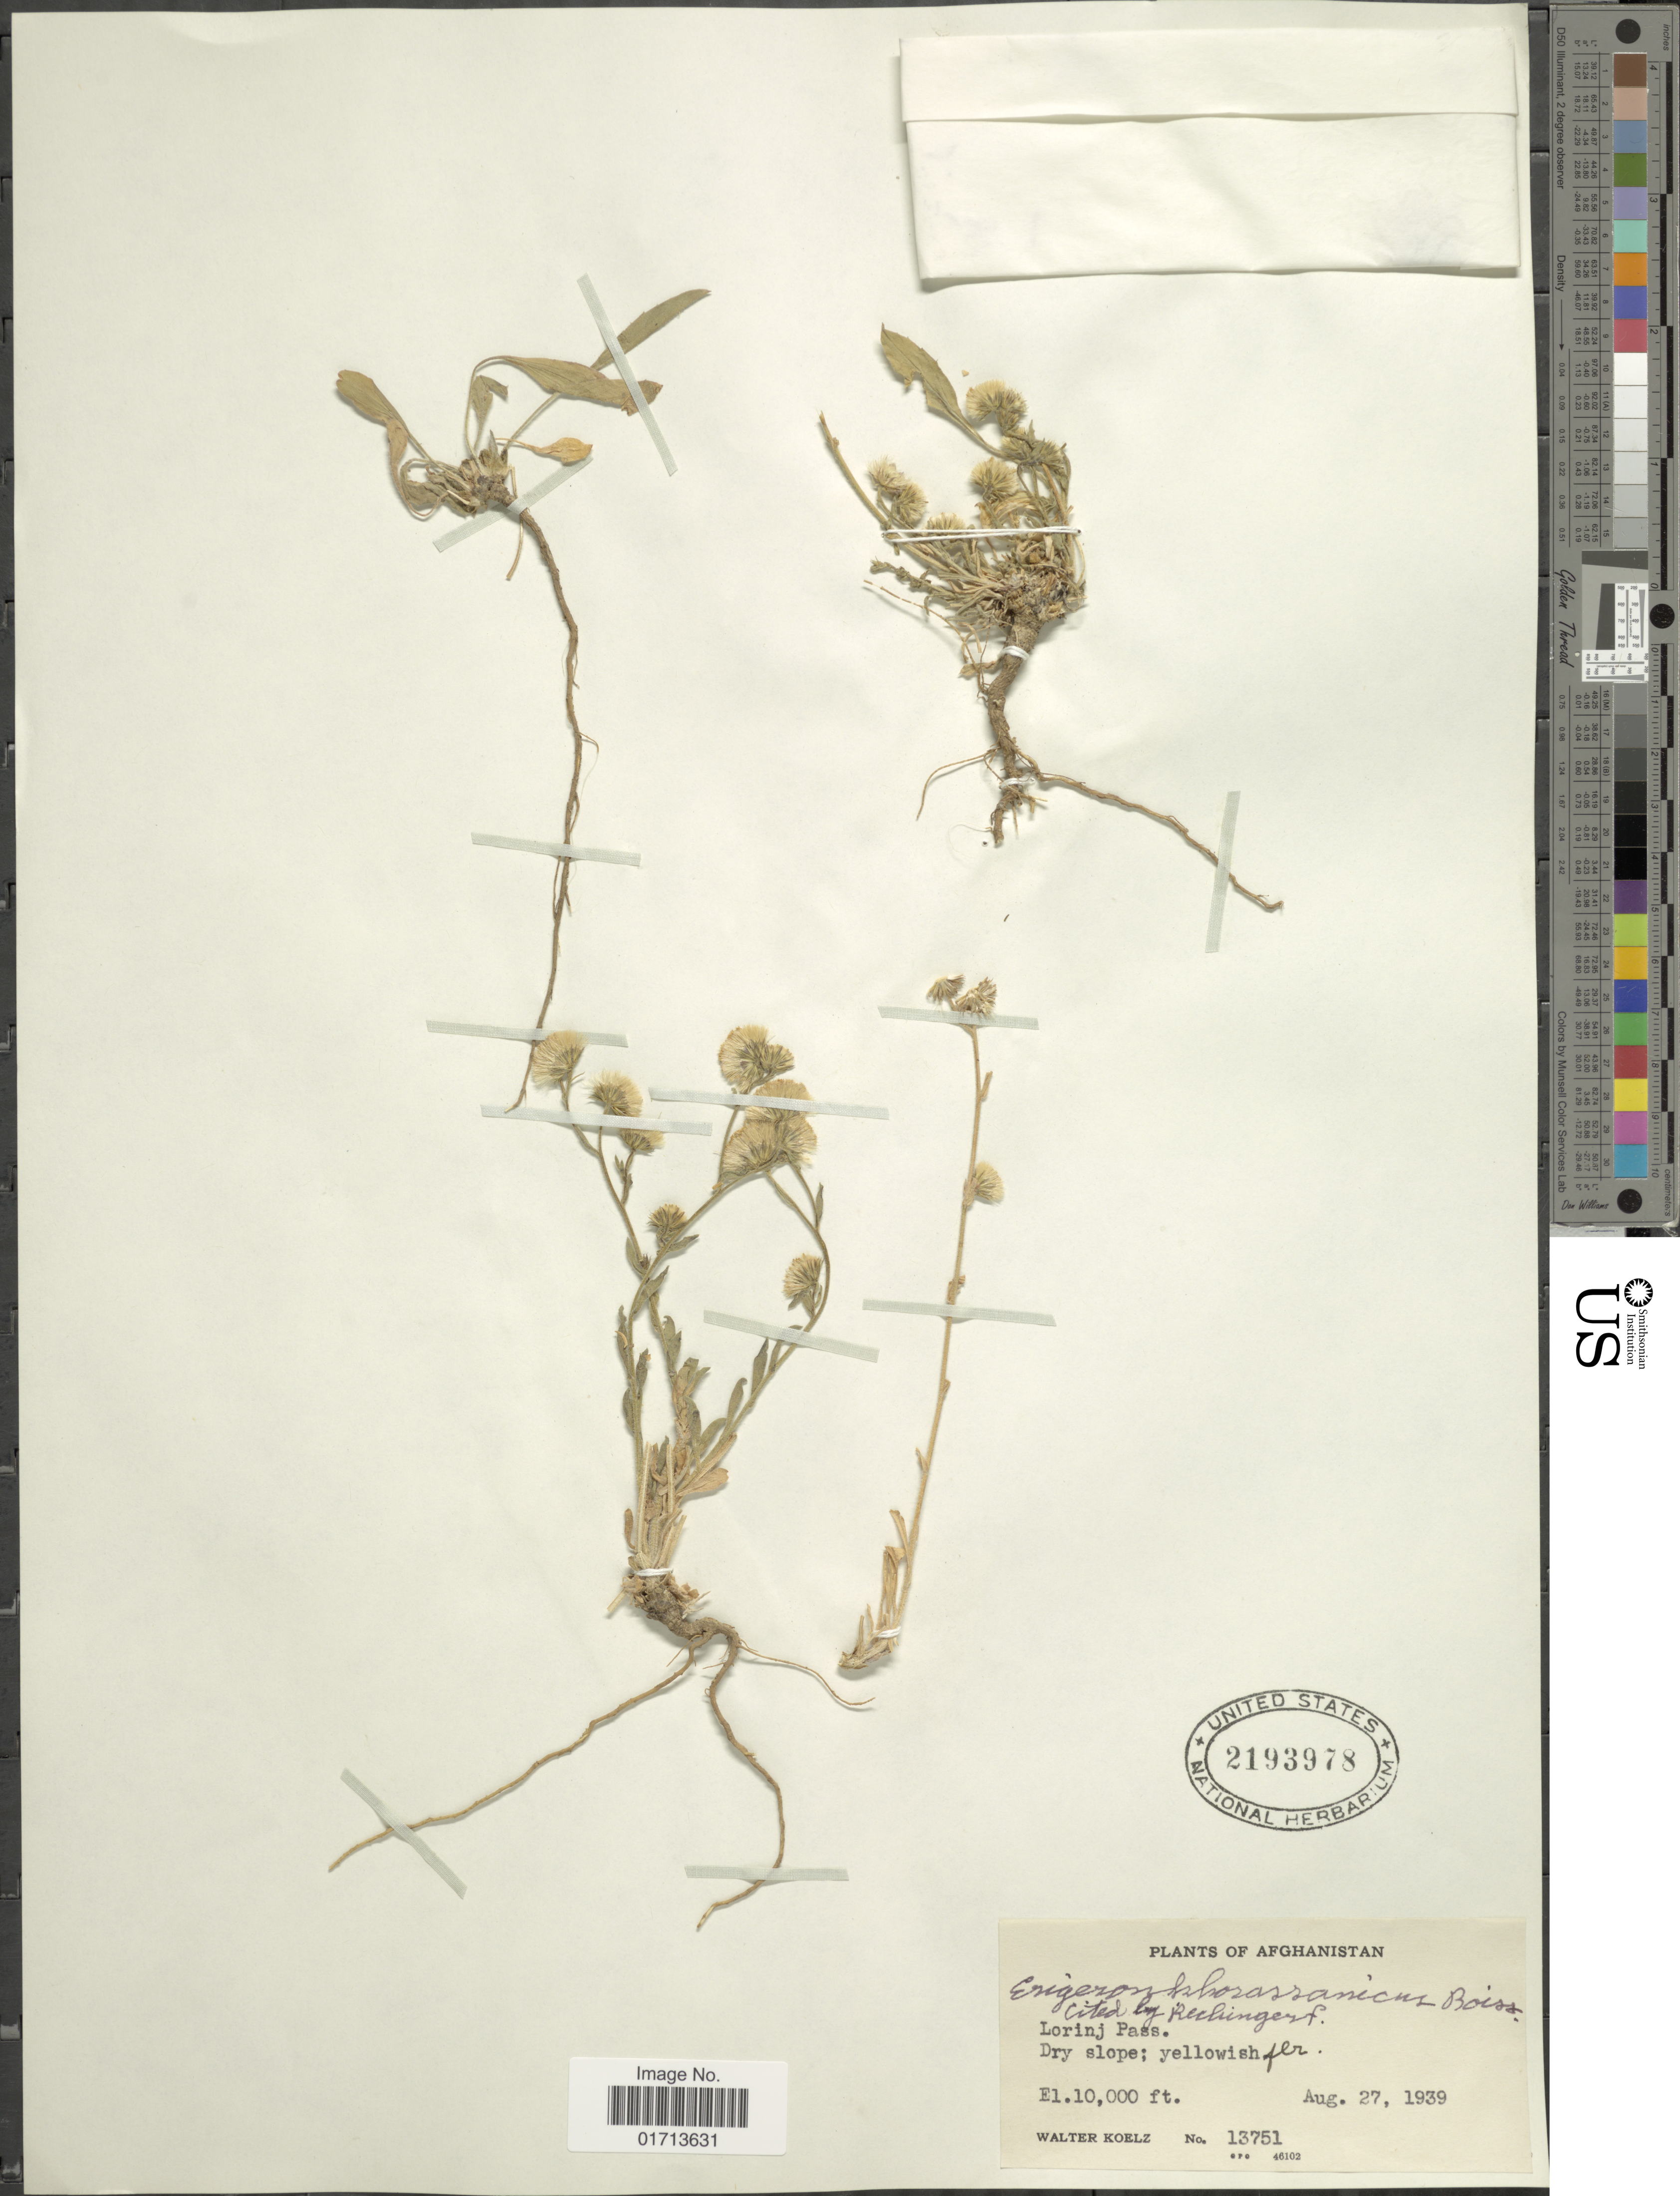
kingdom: Plantae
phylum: Tracheophyta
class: Magnoliopsida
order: Asterales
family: Asteraceae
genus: Psychrogeton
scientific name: Psychrogeton khorossanicus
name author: (Boiss.) Fisyun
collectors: W. N. Koelz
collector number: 13751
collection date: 1939-08-27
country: Afghanistan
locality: Lorinj Pass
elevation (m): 3048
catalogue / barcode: US 2193978